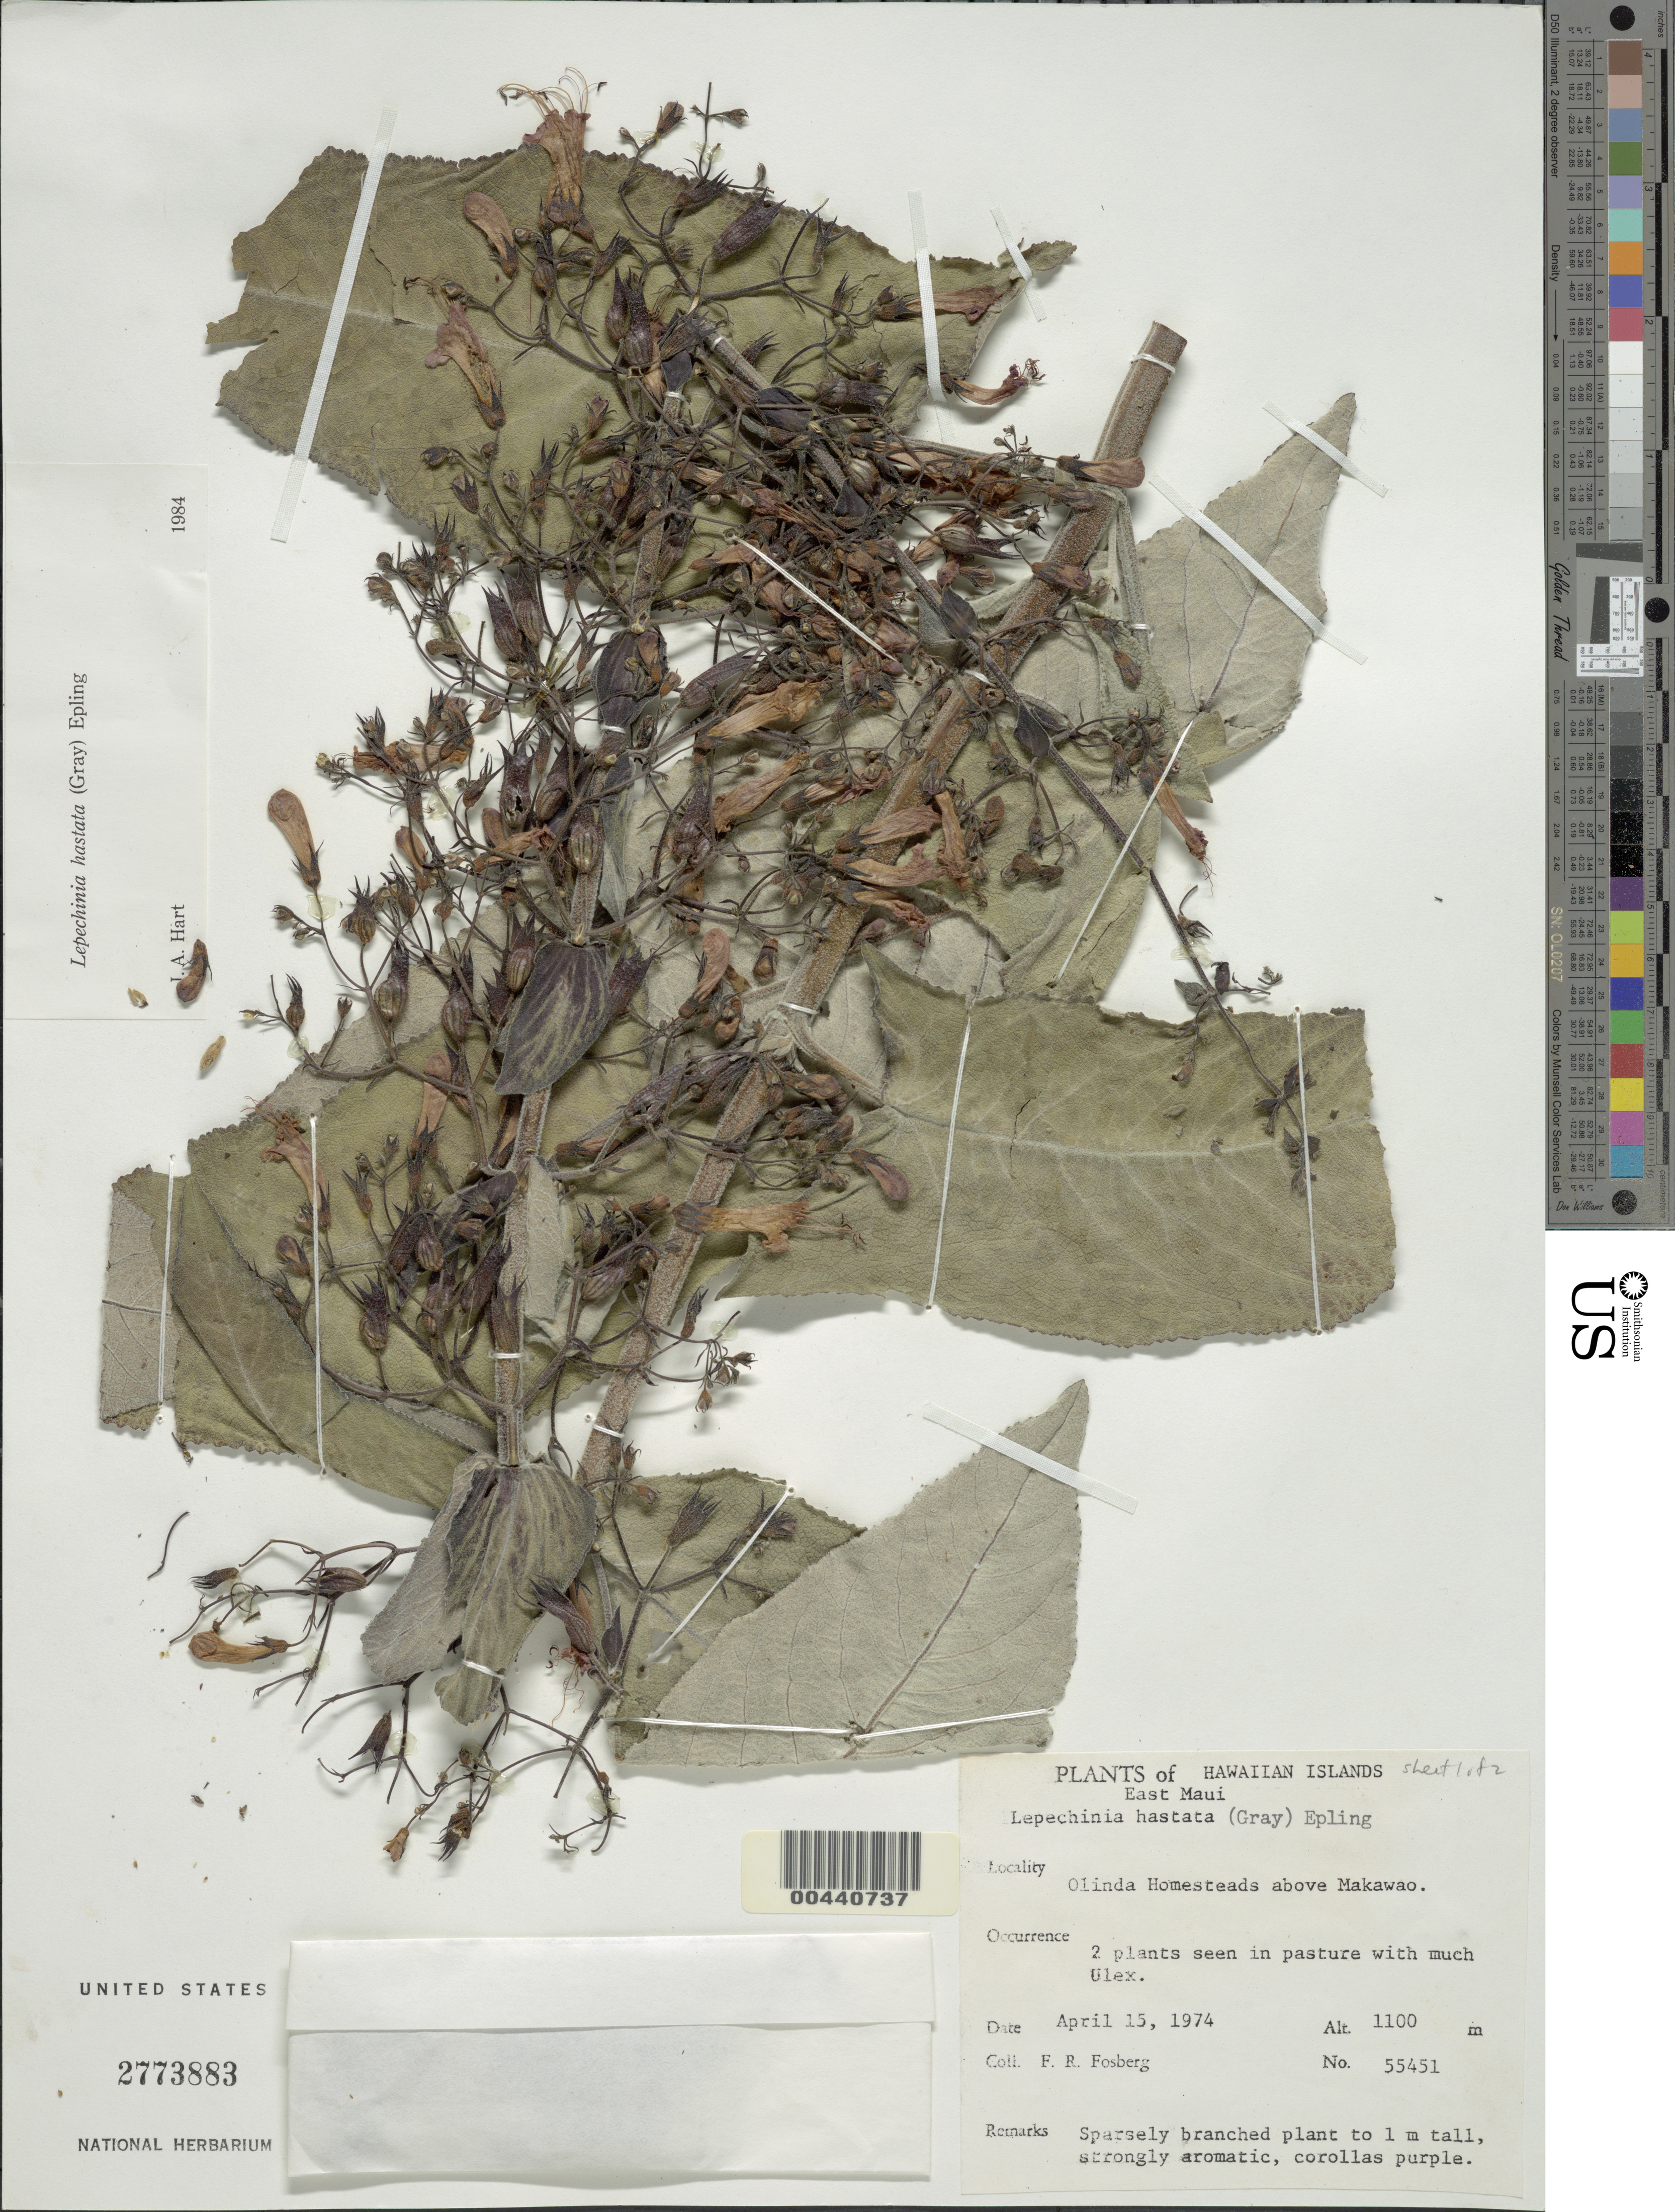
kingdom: Plantae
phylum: Tracheophyta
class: Magnoliopsida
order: Lamiales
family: Lamiaceae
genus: Lepechinia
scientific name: Lepechinia hastata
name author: (A. Gray) Epling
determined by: Hart, J. A.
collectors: F. R. Fosberg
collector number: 55451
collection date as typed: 15 Apr 1974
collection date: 1974-04-15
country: United States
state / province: Hawaii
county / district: Maui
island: Maui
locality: E Maui, Olinda Homesteads above Makawao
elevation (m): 1100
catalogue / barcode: US 2773883